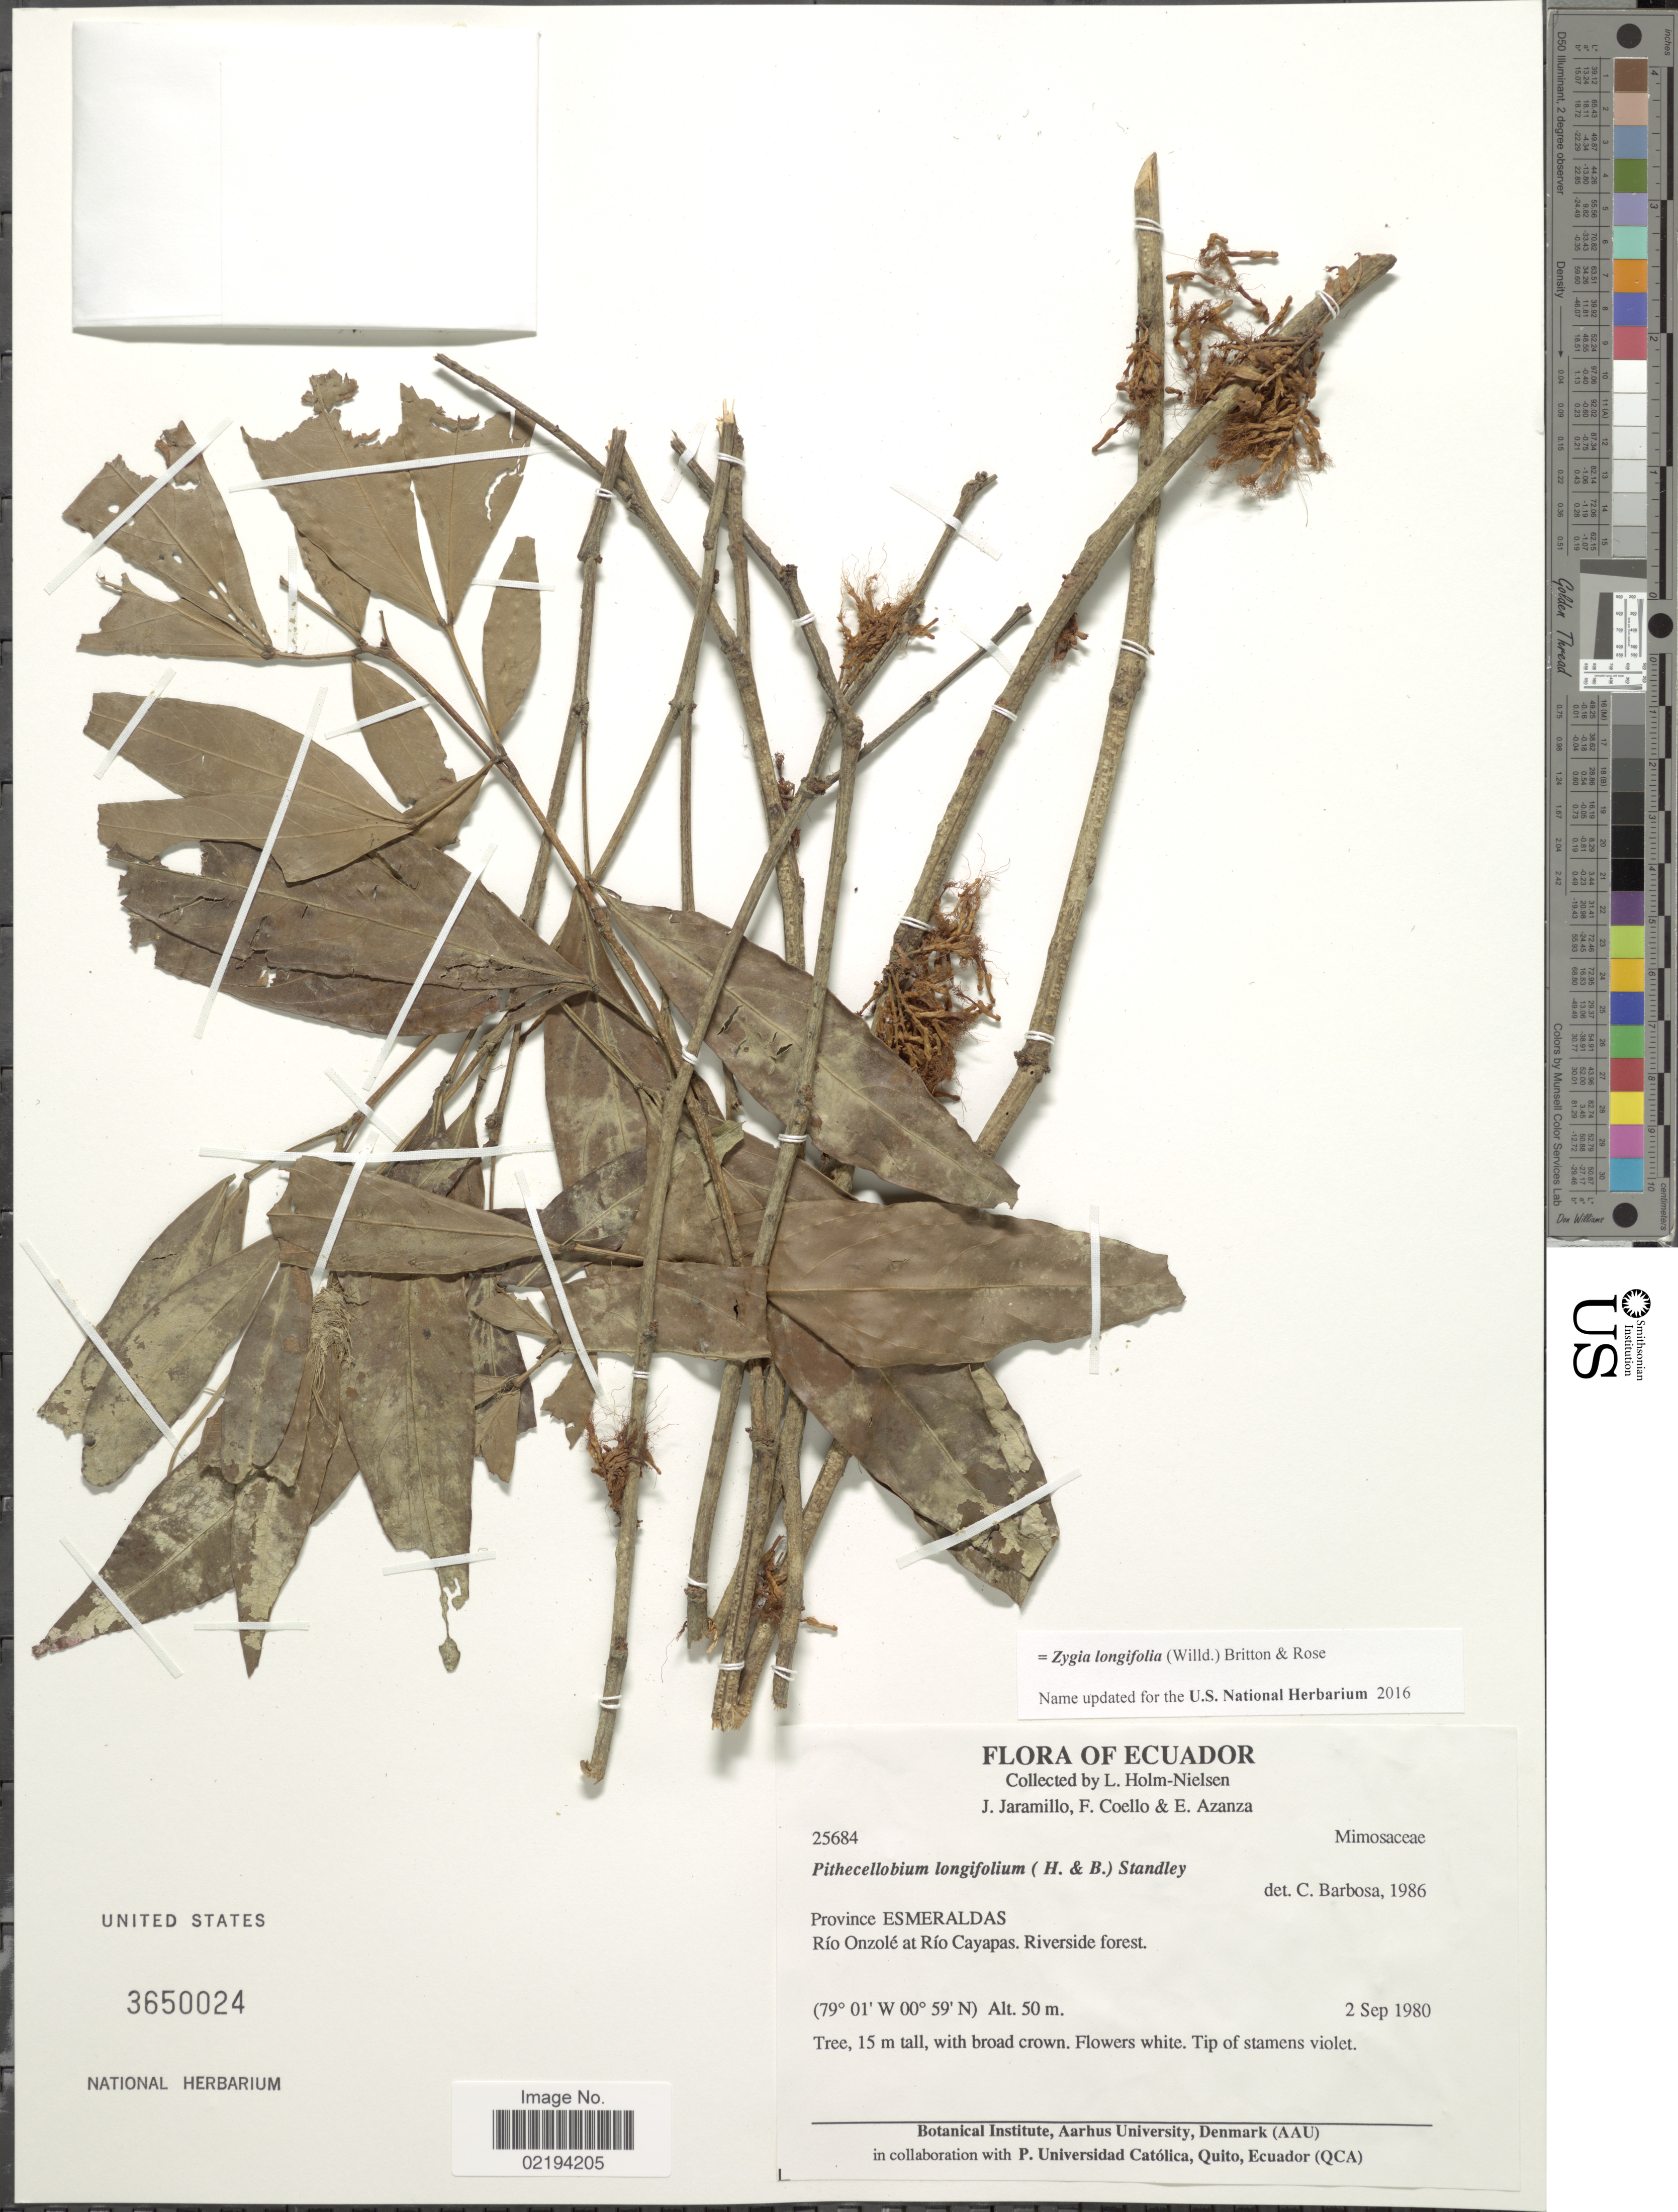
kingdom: Plantae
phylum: Tracheophyta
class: Magnoliopsida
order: Fabales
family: Fabaceae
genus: Zygia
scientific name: Zygia longifolia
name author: (Willd.) Britton & Rose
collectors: L. B. Holm-Nielsen, J. Jaramillo, F. Coello & E. Azanza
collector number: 25684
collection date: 1980-09-02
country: Ecuador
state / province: Esmeraldas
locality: Río Onzolé at Río Cayapas. Riverside forest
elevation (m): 50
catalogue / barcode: US 3650024